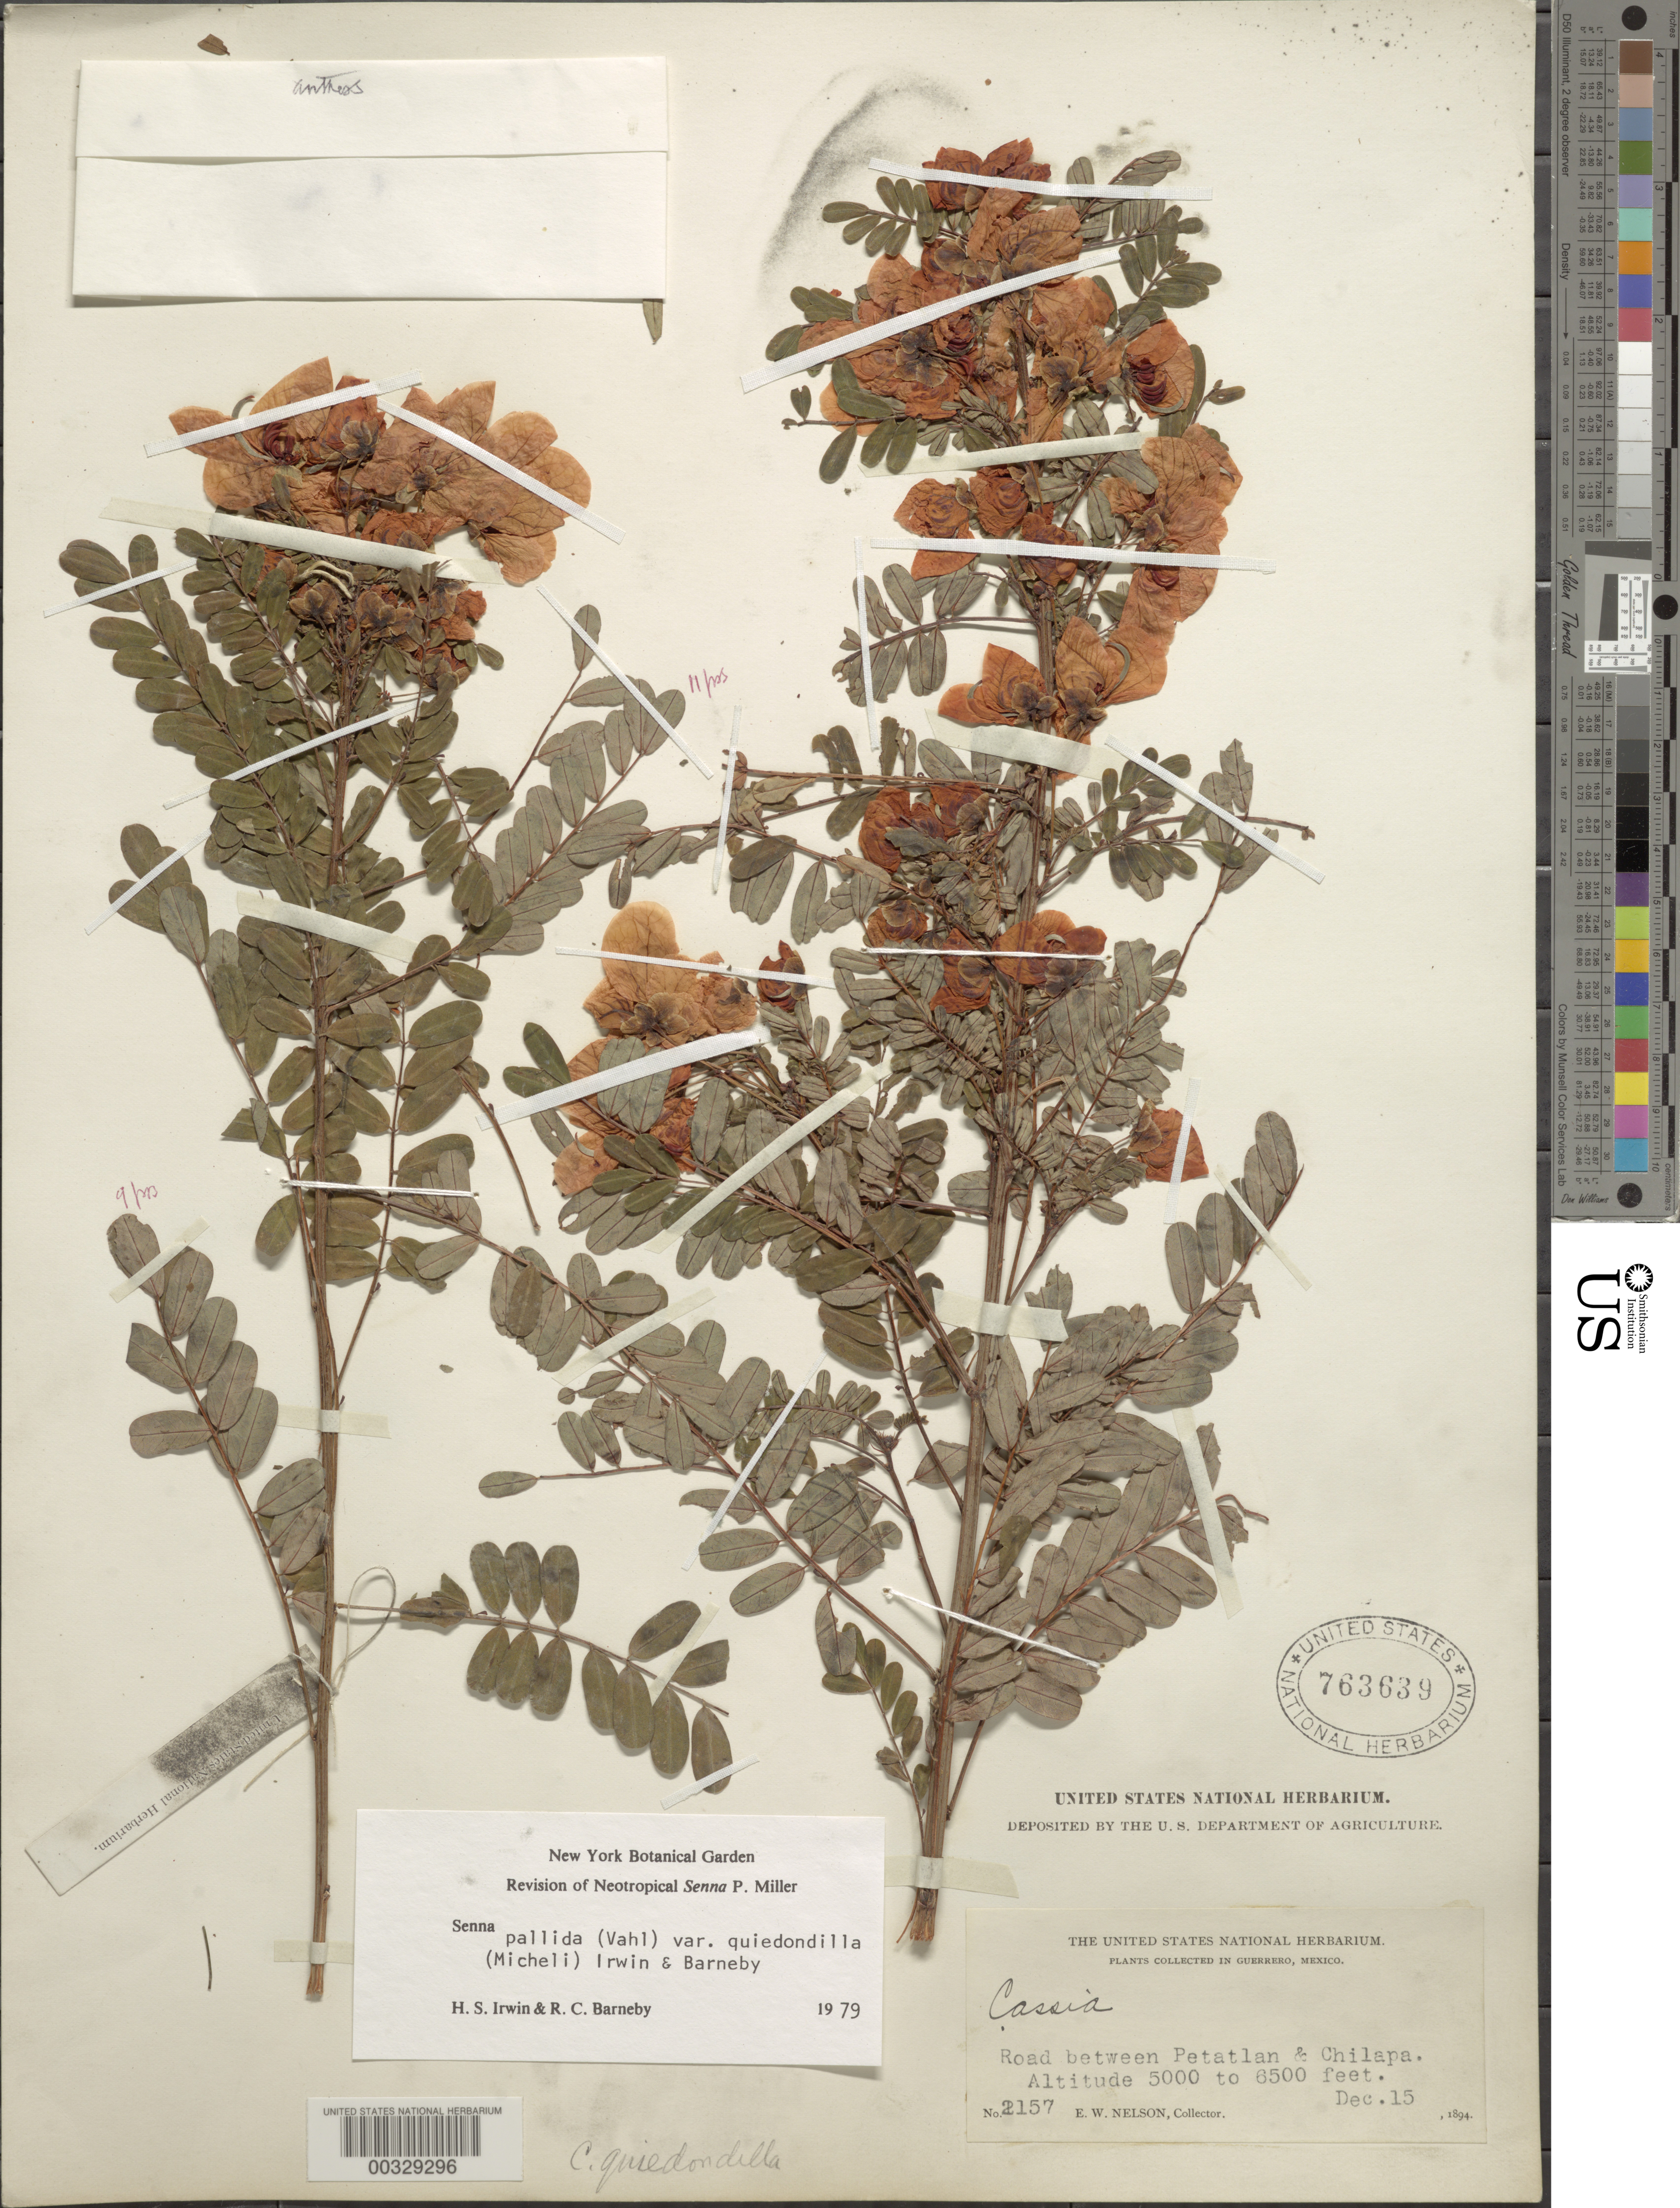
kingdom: Plantae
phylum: Tracheophyta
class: Magnoliopsida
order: Fabales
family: Fabaceae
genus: Senna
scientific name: Senna pallida var. quiedondilla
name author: (Micheli) H.S. Irwin & Barneby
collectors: E. W. Nelson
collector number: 2157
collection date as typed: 15 Dec 1894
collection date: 1894-12-15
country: Mexico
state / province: Guerrero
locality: Road between Petatlan and Chilapa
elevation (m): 1524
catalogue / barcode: US 763639